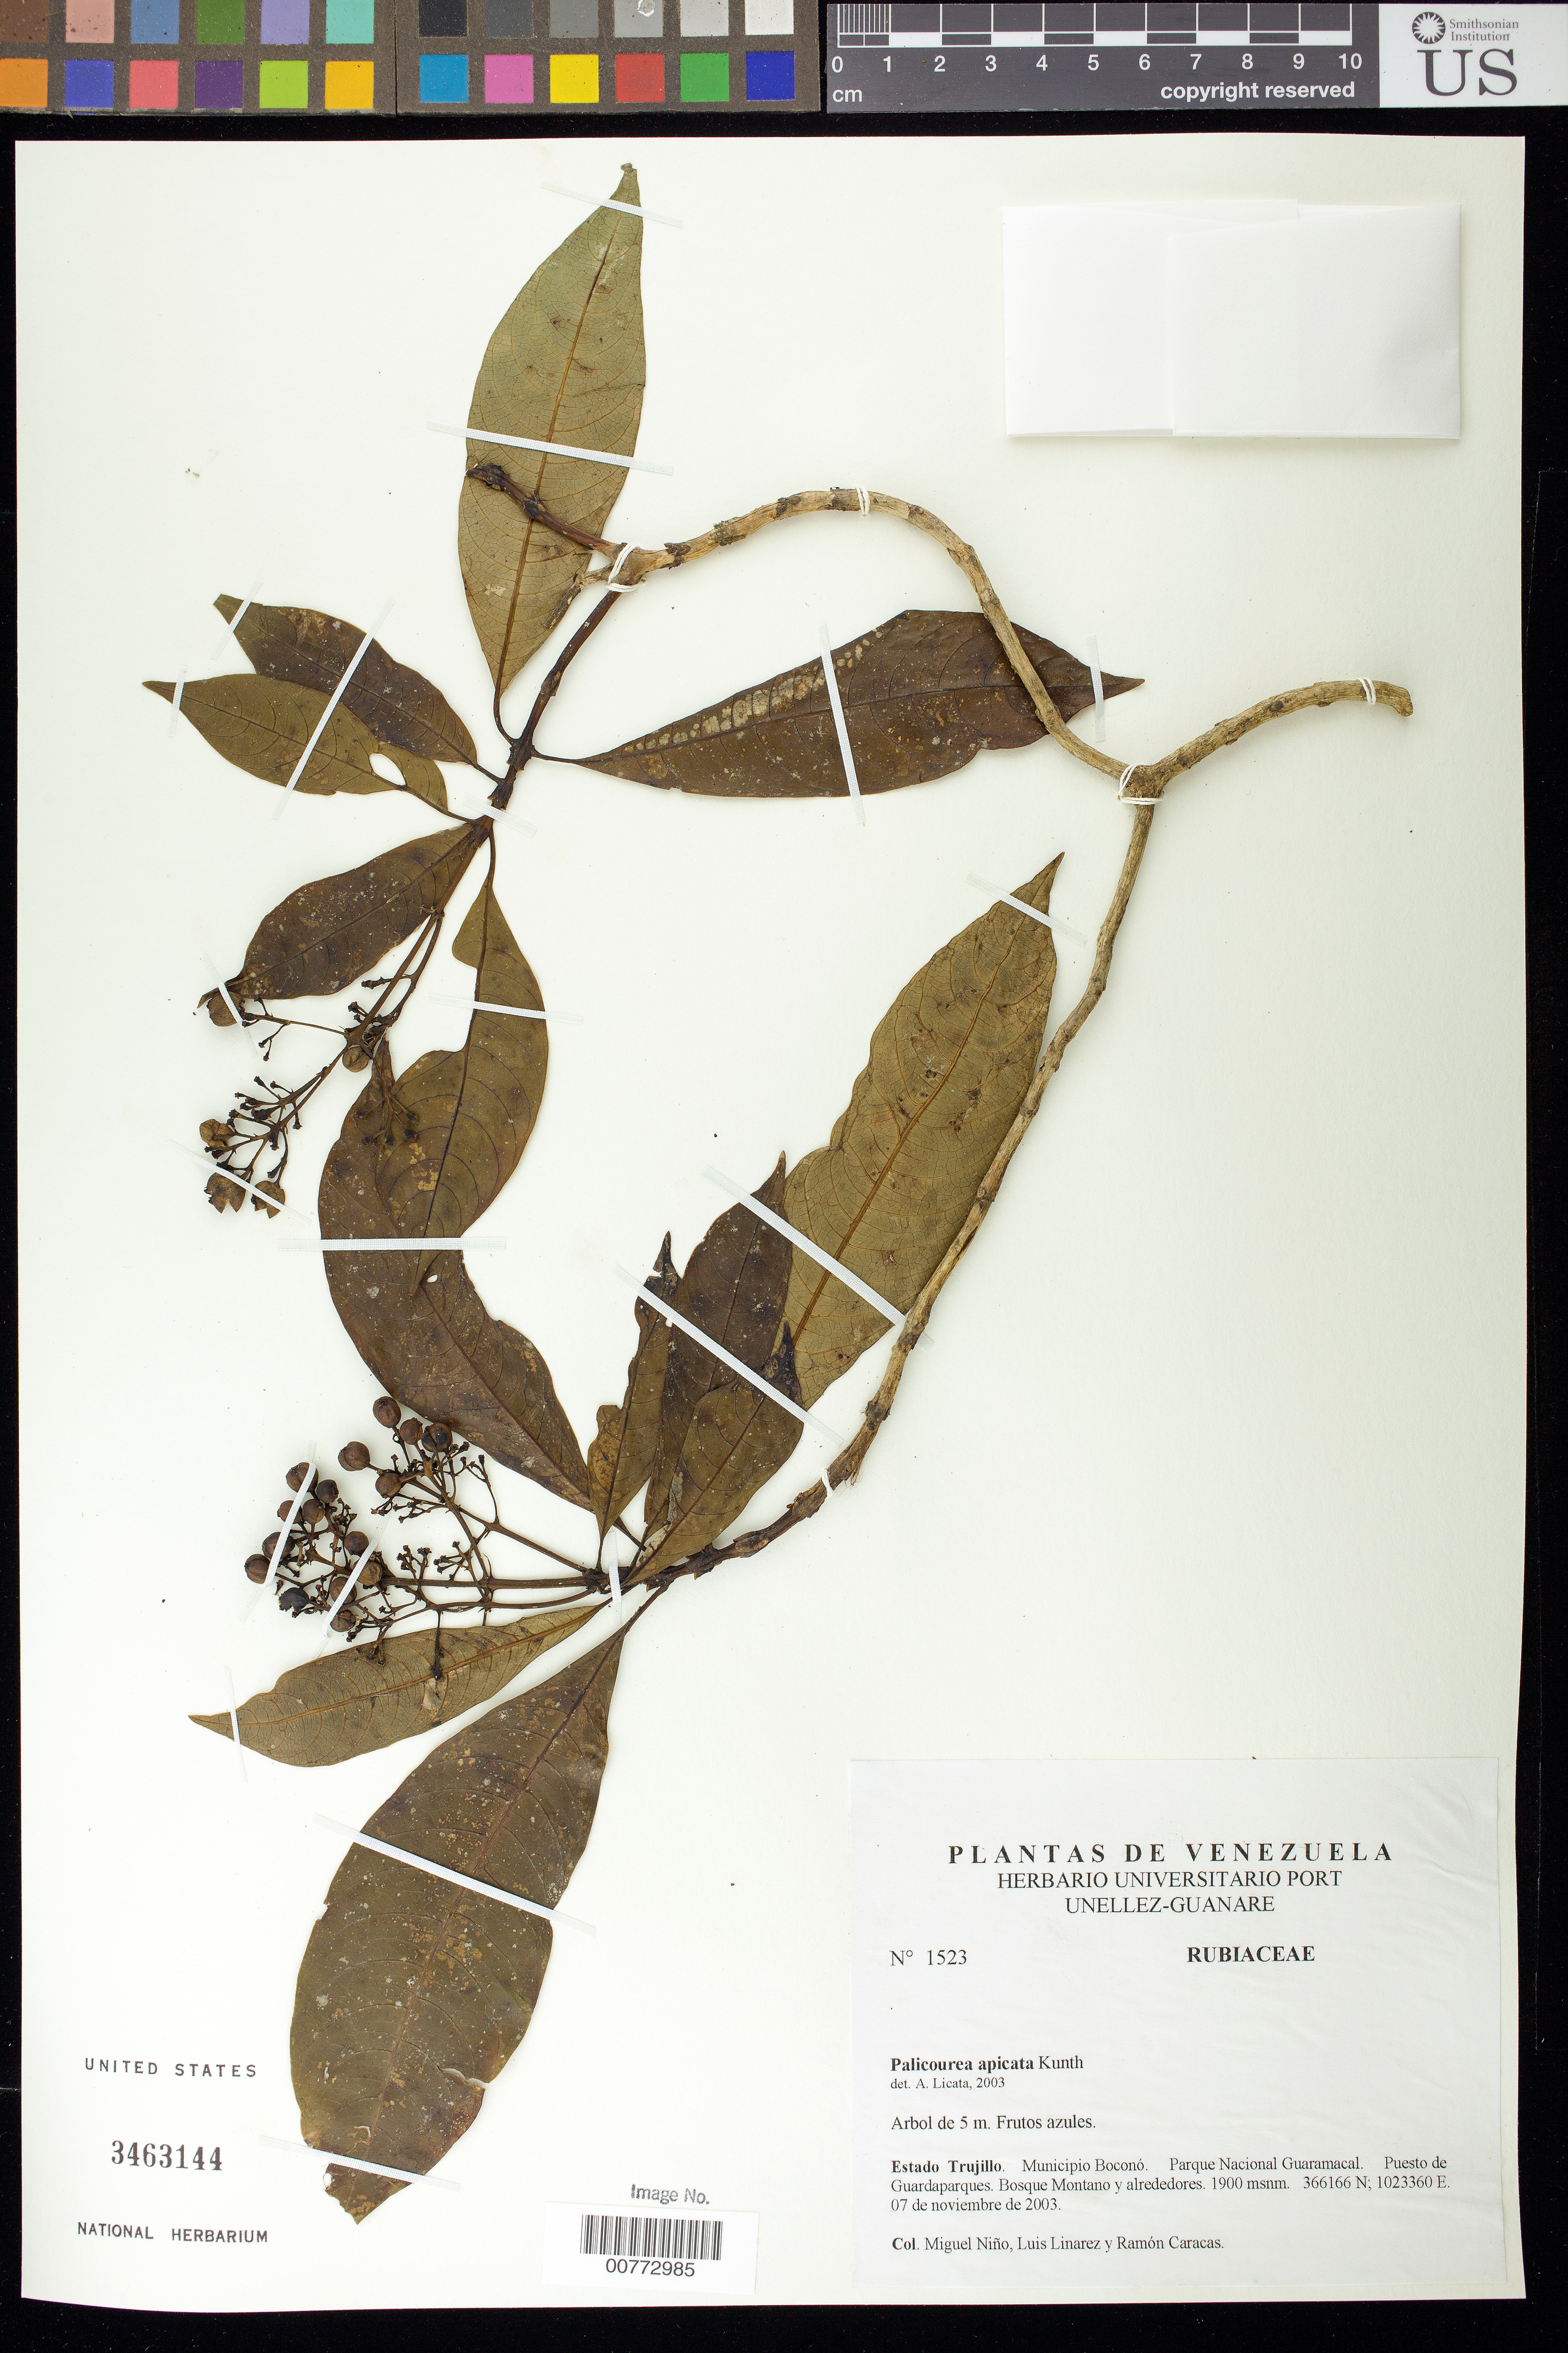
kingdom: Plantae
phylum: Tracheophyta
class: Magnoliopsida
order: Gentianales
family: Rubiaceae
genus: Palicourea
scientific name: Palicourea apicata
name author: Kunth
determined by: Licata, A., (PORT), Univ. Nac. Exp. de los Llanos Ezequiel Zamora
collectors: S. M. Niño, L. Linárez & R. Caracas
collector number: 1523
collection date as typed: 07 Nov 2003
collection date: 2003-11-07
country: Venezuela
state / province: Trujillo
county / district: Boconó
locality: Parque Nacional Guaramacal. Puesto de Guardaparques.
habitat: Bosque montano y alrededores.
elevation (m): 1900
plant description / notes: PORT, US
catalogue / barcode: US 3463144